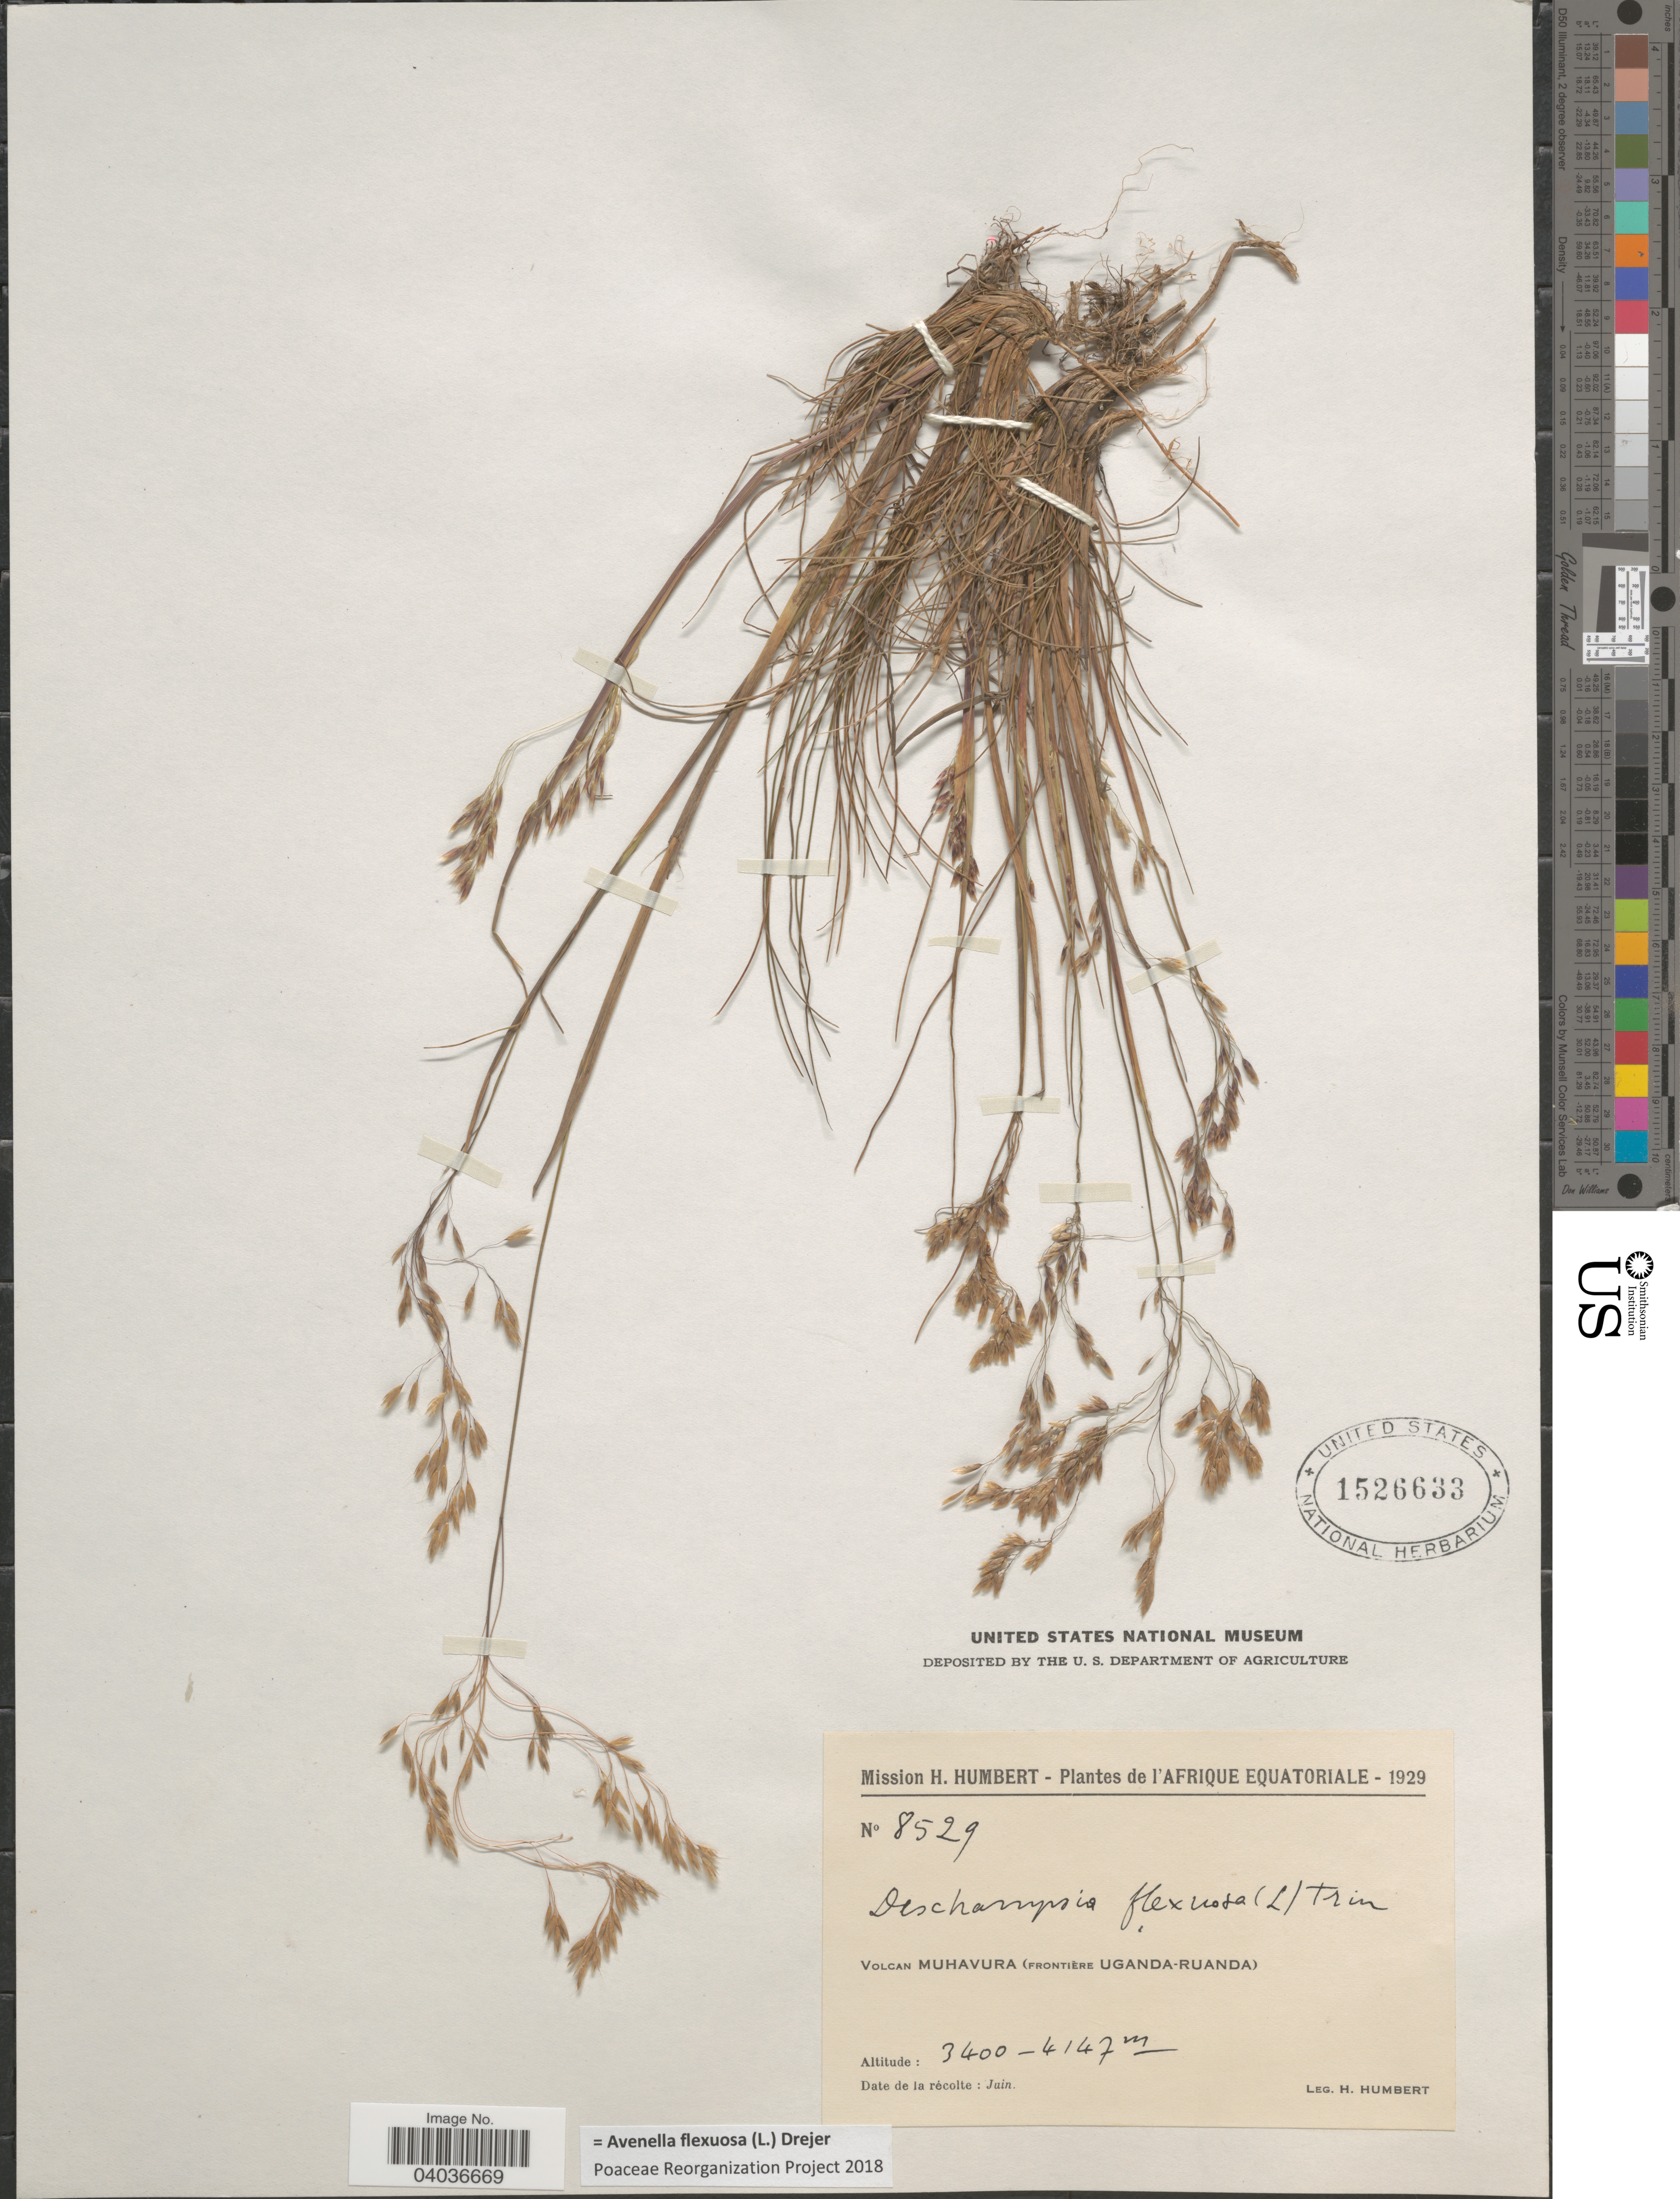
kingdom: Plantae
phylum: Tracheophyta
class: Liliopsida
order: Poales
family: Poaceae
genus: Avenella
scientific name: Avenella flexuosa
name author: (L.) Drejer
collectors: H. Humbert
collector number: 8529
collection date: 1929-06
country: Uganda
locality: Afrique Equatoriale. Volcan Muhavura (Frontière Uganda-Ruanda).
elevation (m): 3400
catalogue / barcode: US 1526633